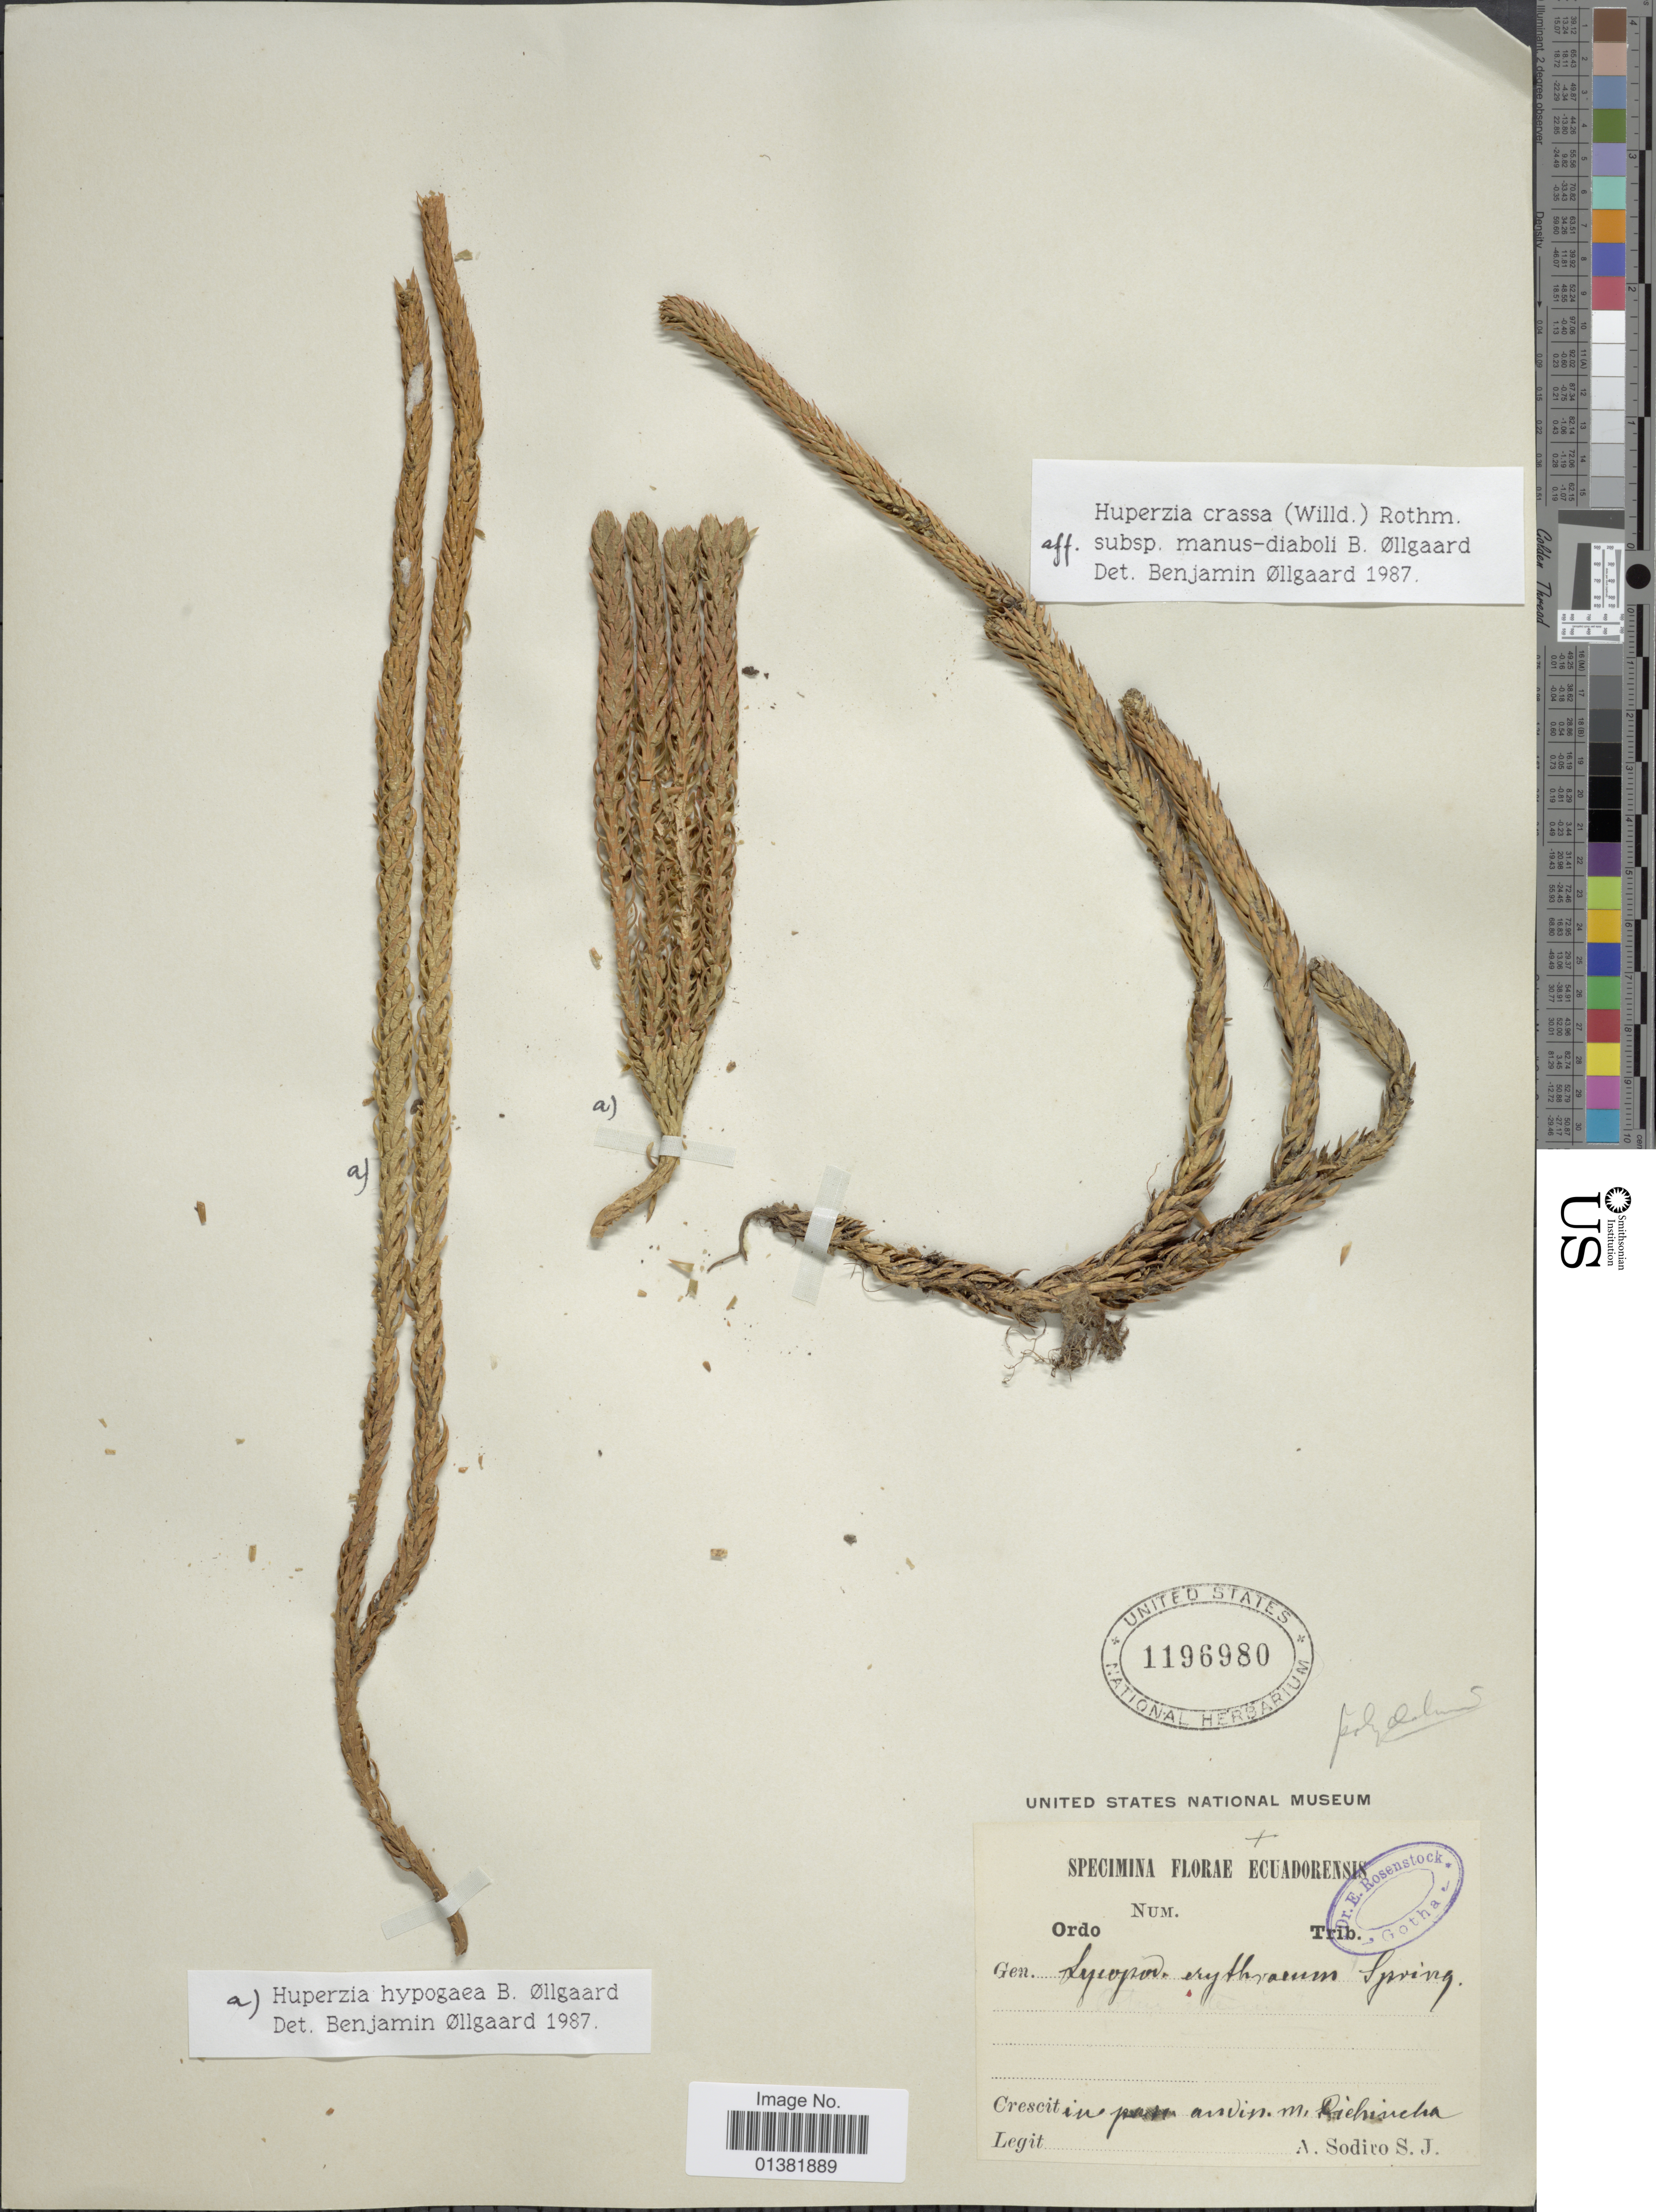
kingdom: Plantae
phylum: Tracheophyta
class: Lycopodiopsida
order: Lycopodiales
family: Lycopodiaceae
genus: Phlegmariurus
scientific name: Phlegmariurus crassus var. manus-diaboli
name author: (B. Øllg.) B. Øllg.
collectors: A. Sodiro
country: Ecuador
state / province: Pichincha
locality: In pasc. andin. m. Pichincha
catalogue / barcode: US 1196980